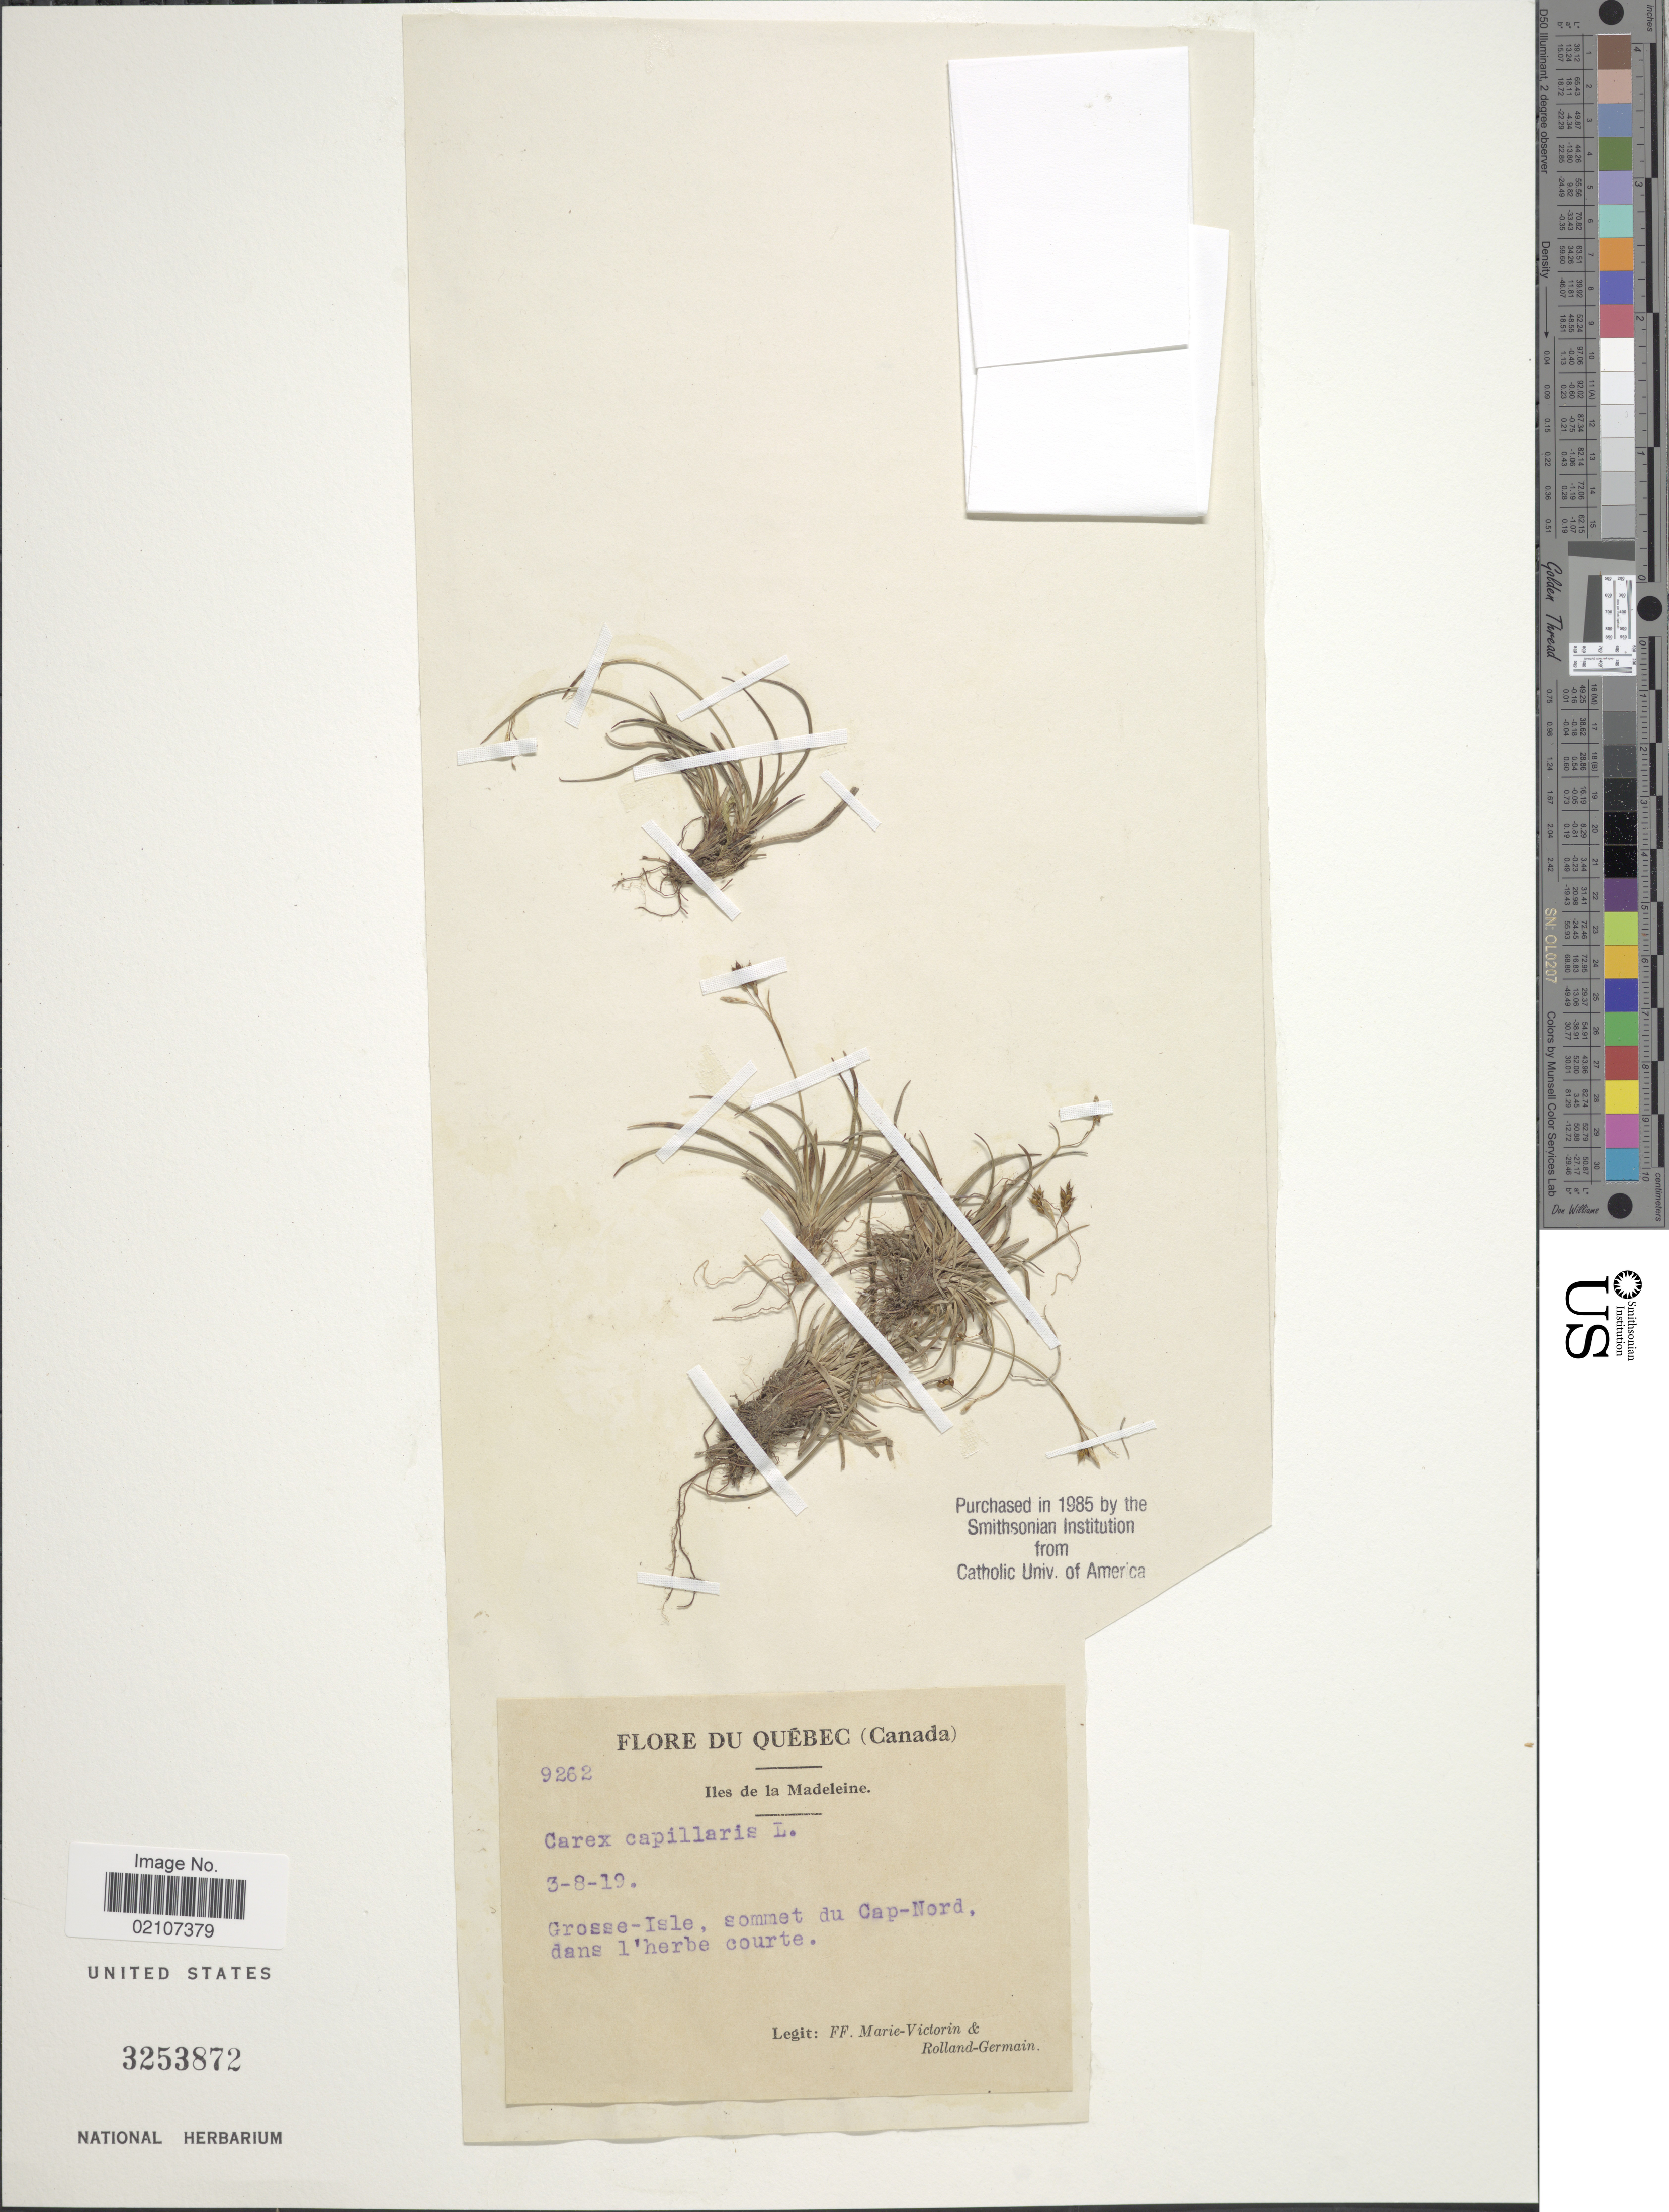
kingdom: Plantae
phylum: Tracheophyta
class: Liliopsida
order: Poales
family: Cyperaceae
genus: Carex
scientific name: Carex capillaris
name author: L.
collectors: F. Marie-Victorin & Rolland-Germain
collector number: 9262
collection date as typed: Transcribed d/m/y: 3/8/19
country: Canada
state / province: Quebec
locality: Iles de la Madeleine. Grosse-Isle, sommet du Cap-Nord, dans l'herbe courte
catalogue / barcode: US 3253872